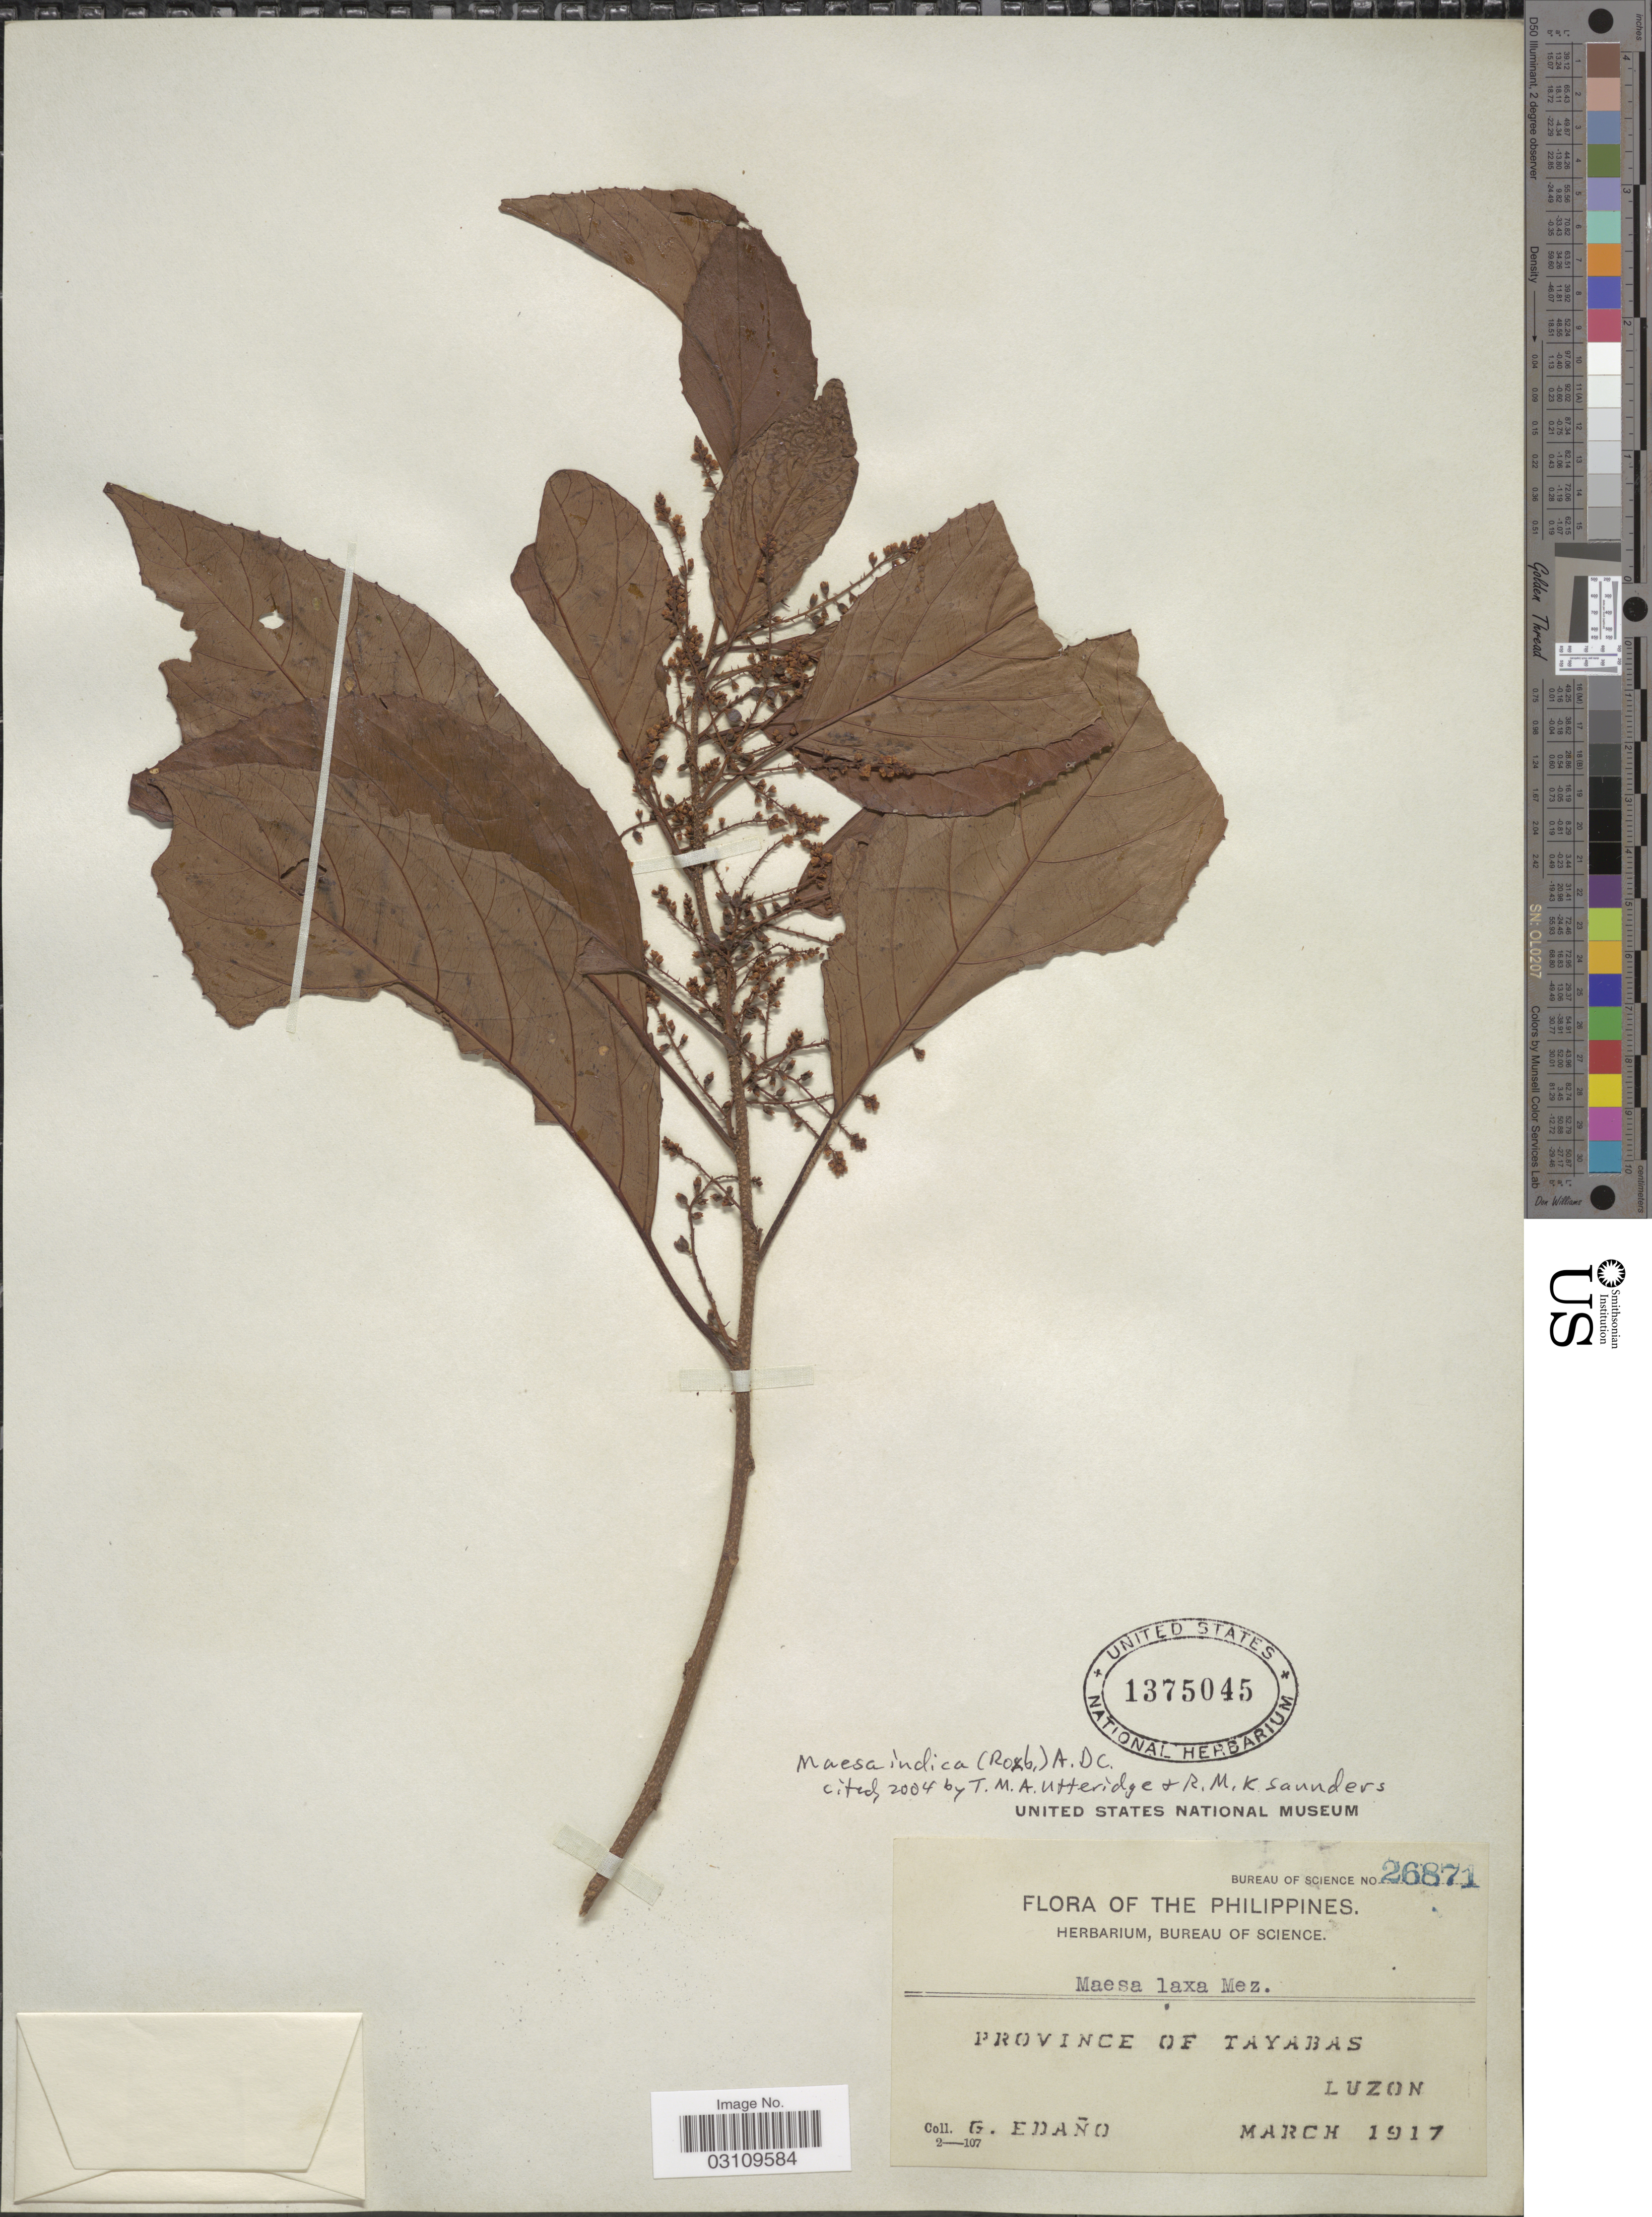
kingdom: Plantae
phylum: Tracheophyta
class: Magnoliopsida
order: Ericales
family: Primulaceae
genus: Maesa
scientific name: Maesa indica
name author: (Roxb.) A. DC.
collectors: G. Edaño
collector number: Burea of Science 26871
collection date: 1917-03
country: Philippines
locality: Province of Tayabas, Luzon.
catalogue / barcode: US 1375045